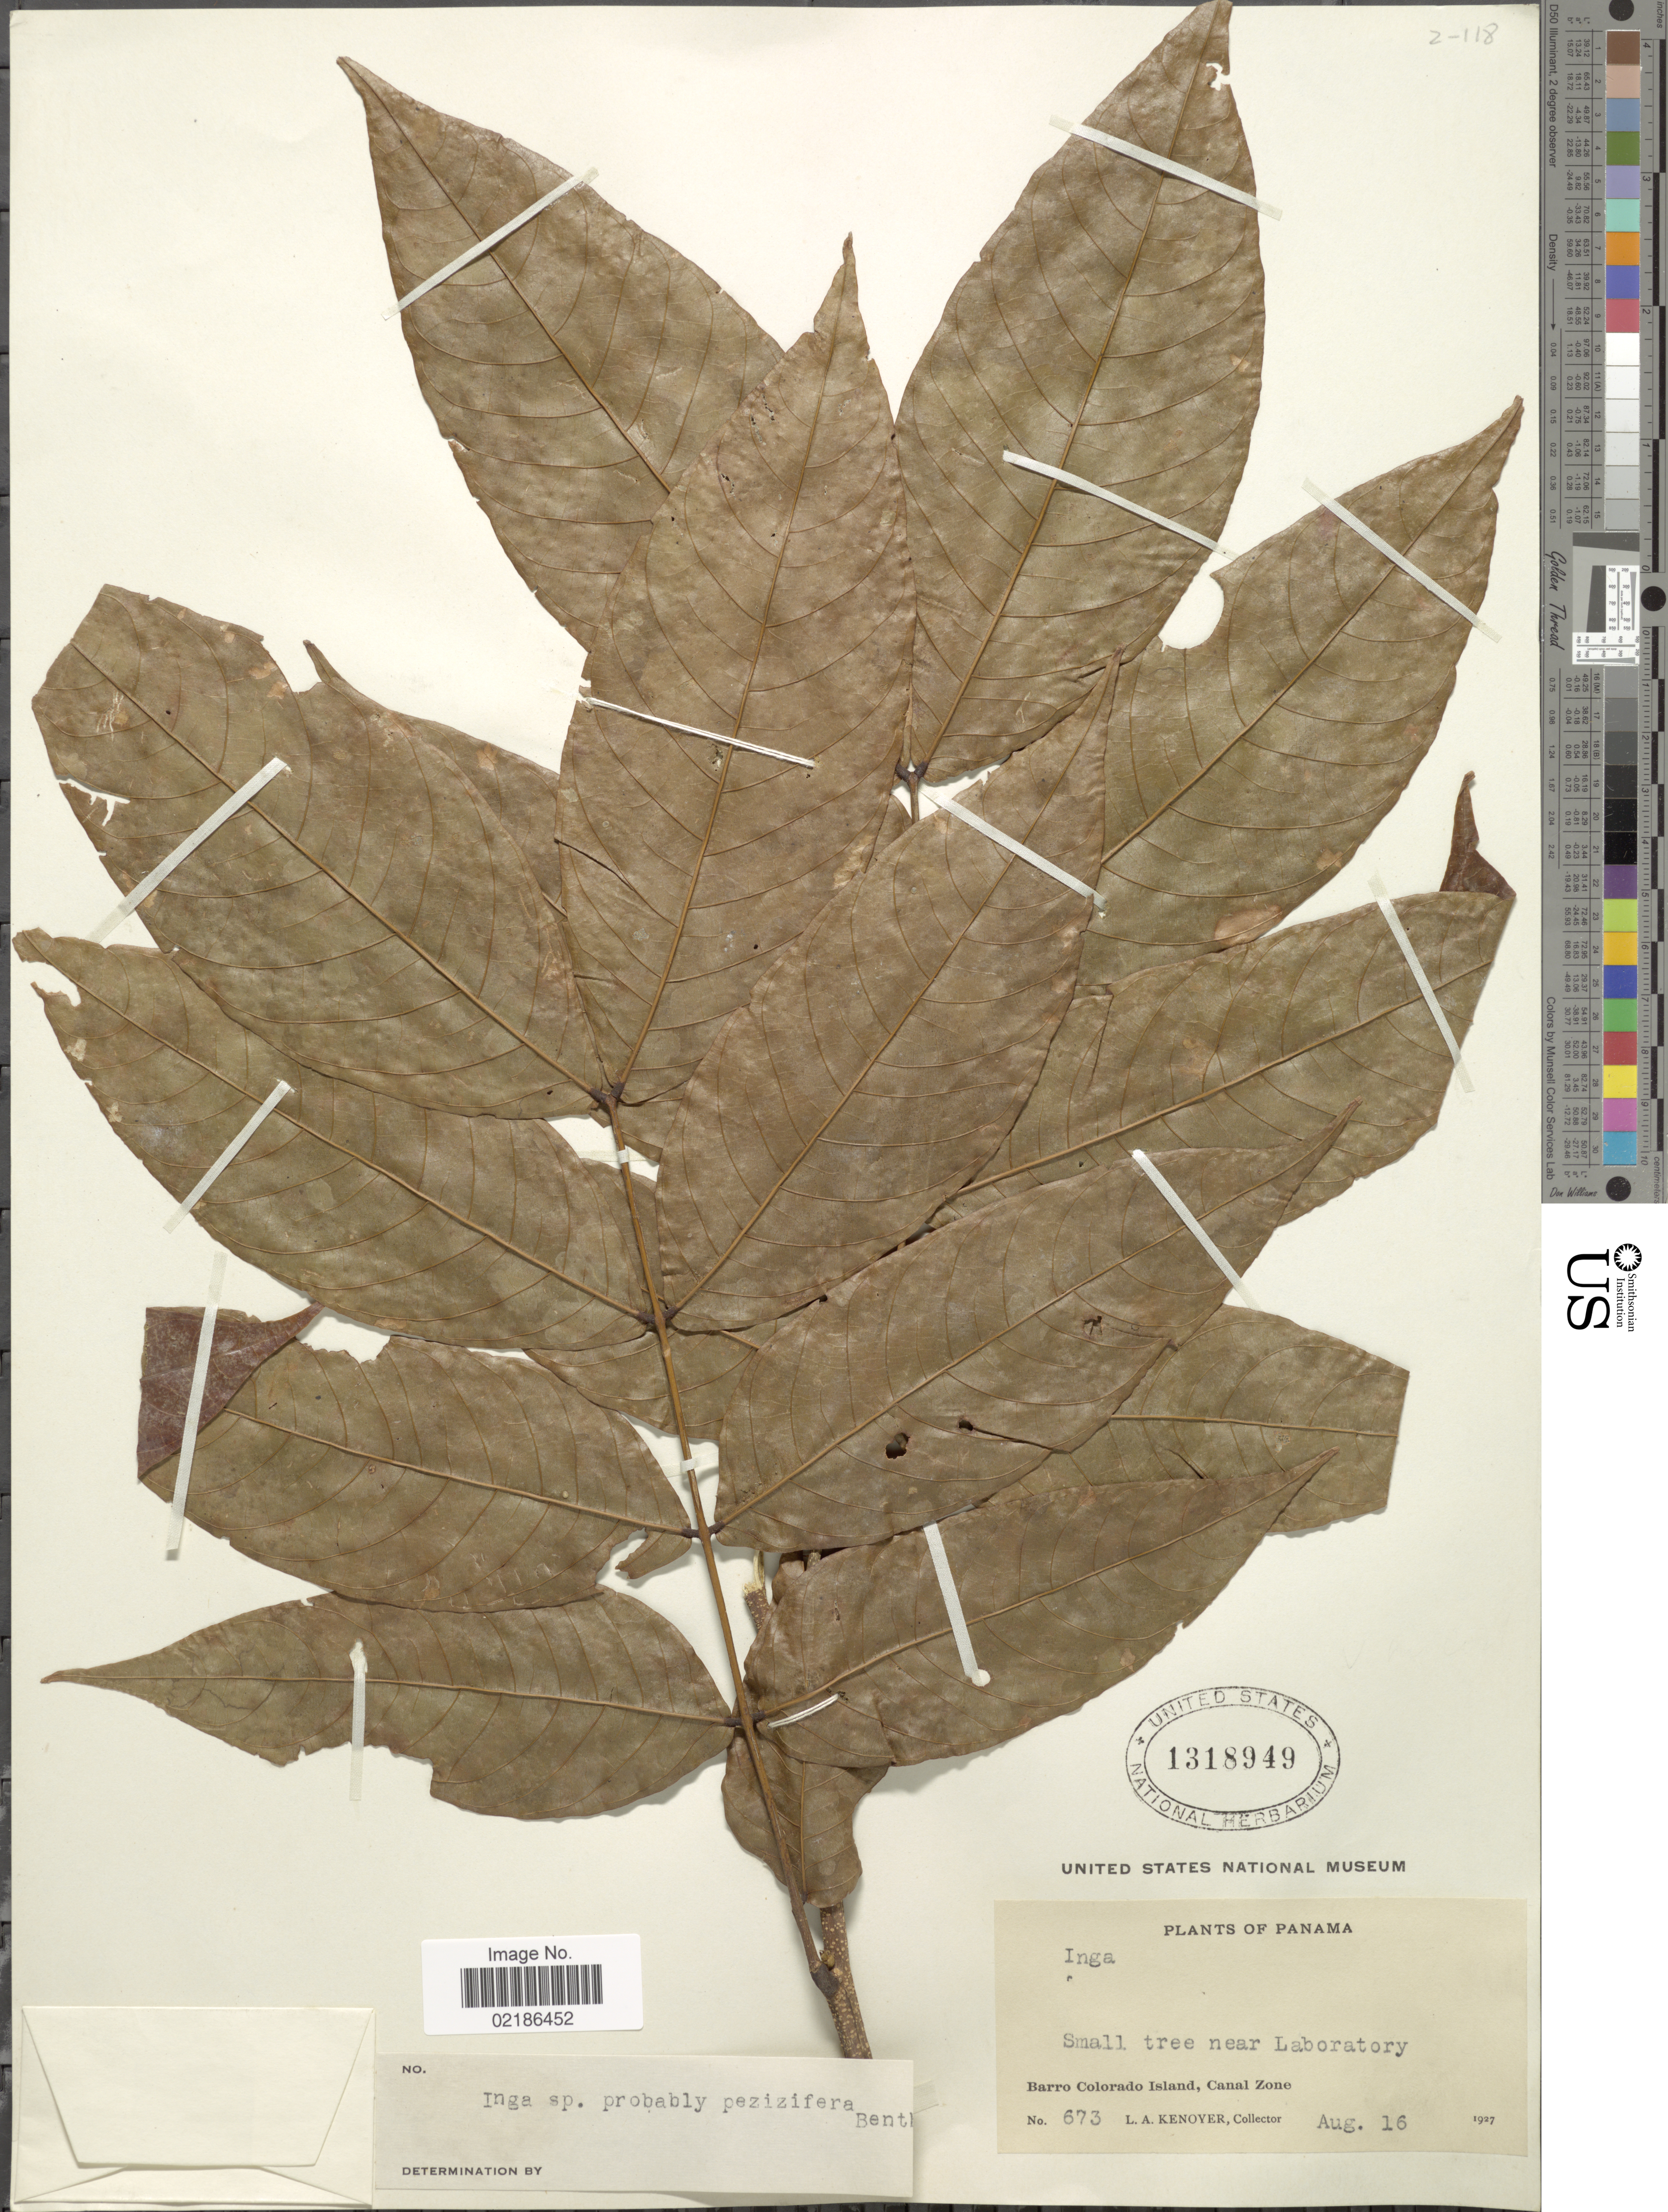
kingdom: Plantae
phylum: Tracheophyta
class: Magnoliopsida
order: Fabales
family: Fabaceae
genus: Inga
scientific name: Inga pezizifera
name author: Benth.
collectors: L. A. Kenoyer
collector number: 673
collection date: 1927-08-16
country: Panama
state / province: Panamá Oeste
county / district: Canal Zone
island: Barro Colorado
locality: Near Laboratory, Barro Colorado Island, Canal Zone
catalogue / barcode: US 1318949